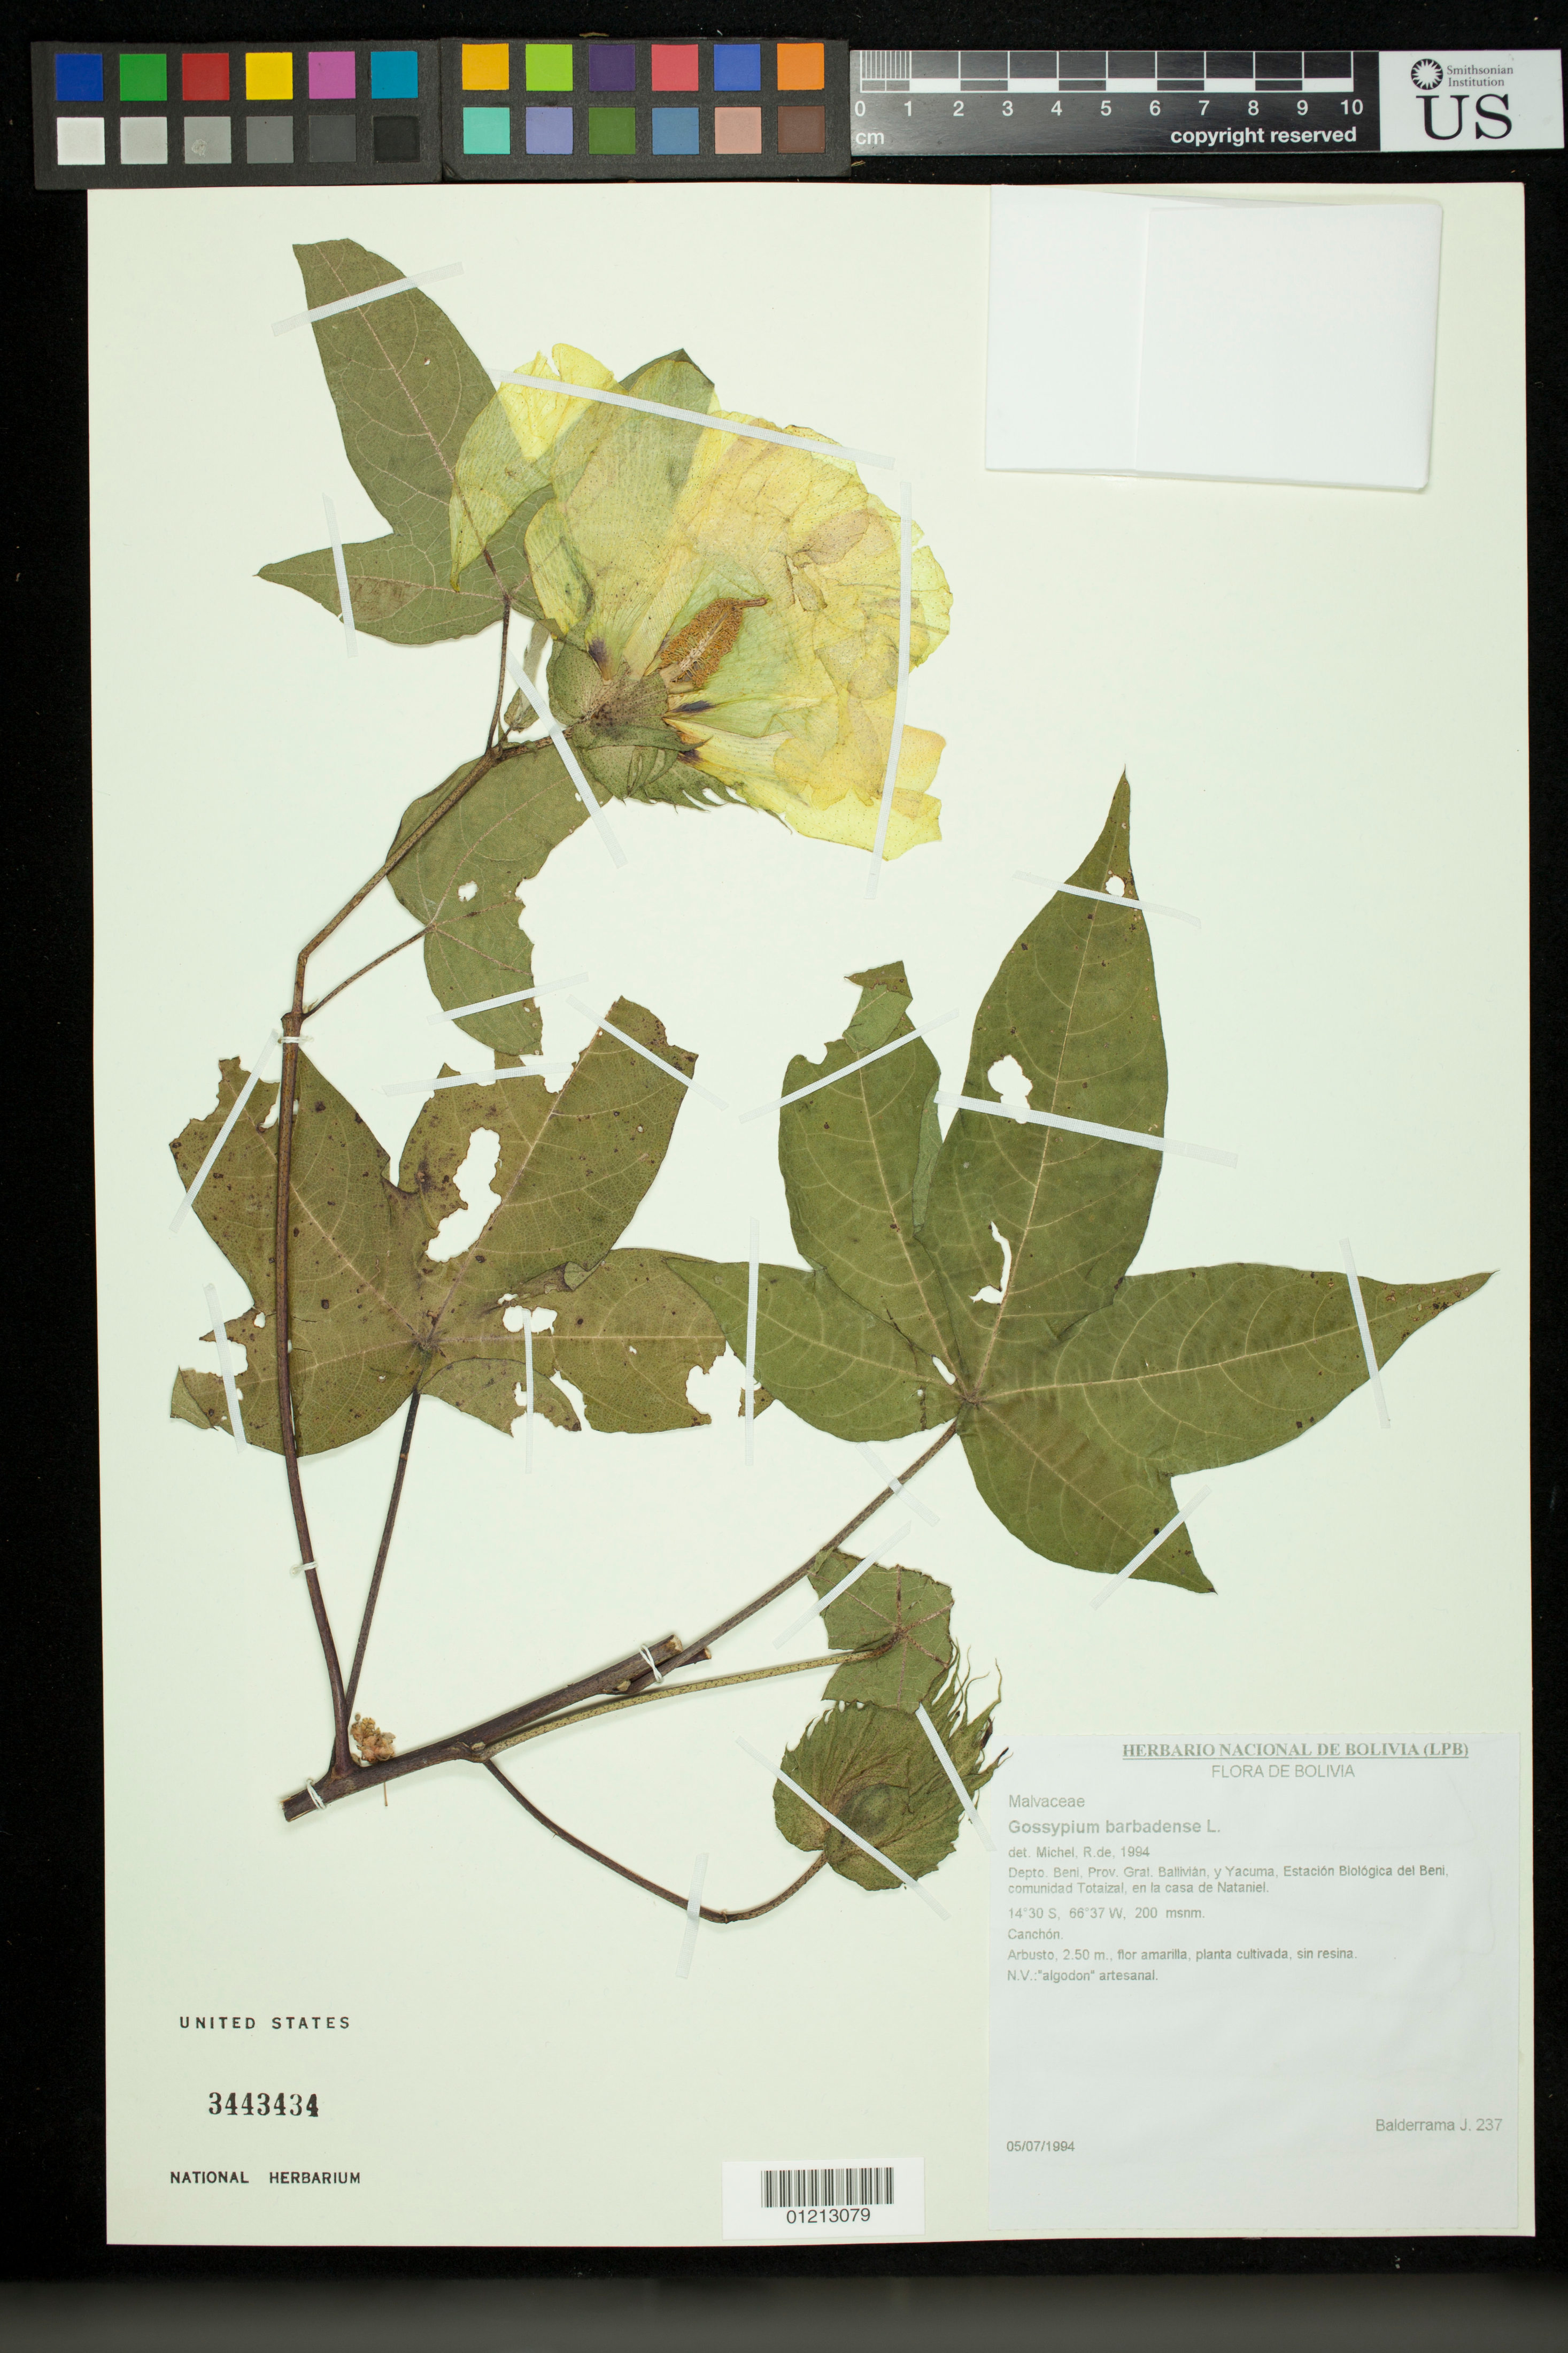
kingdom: Plantae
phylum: Tracheophyta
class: Magnoliopsida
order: Malvales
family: Malvaceae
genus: Gossypium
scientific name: Gossypium peruvianum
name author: Cav.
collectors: J. Balderrama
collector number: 237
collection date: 1994-05-07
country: Bolivia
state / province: Beni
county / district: General Jose Ballivián y Yacuma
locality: Estacion Biologica del Beni, comunidad Totaizal, en la casa de Nataniel.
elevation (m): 200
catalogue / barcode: US 3443434